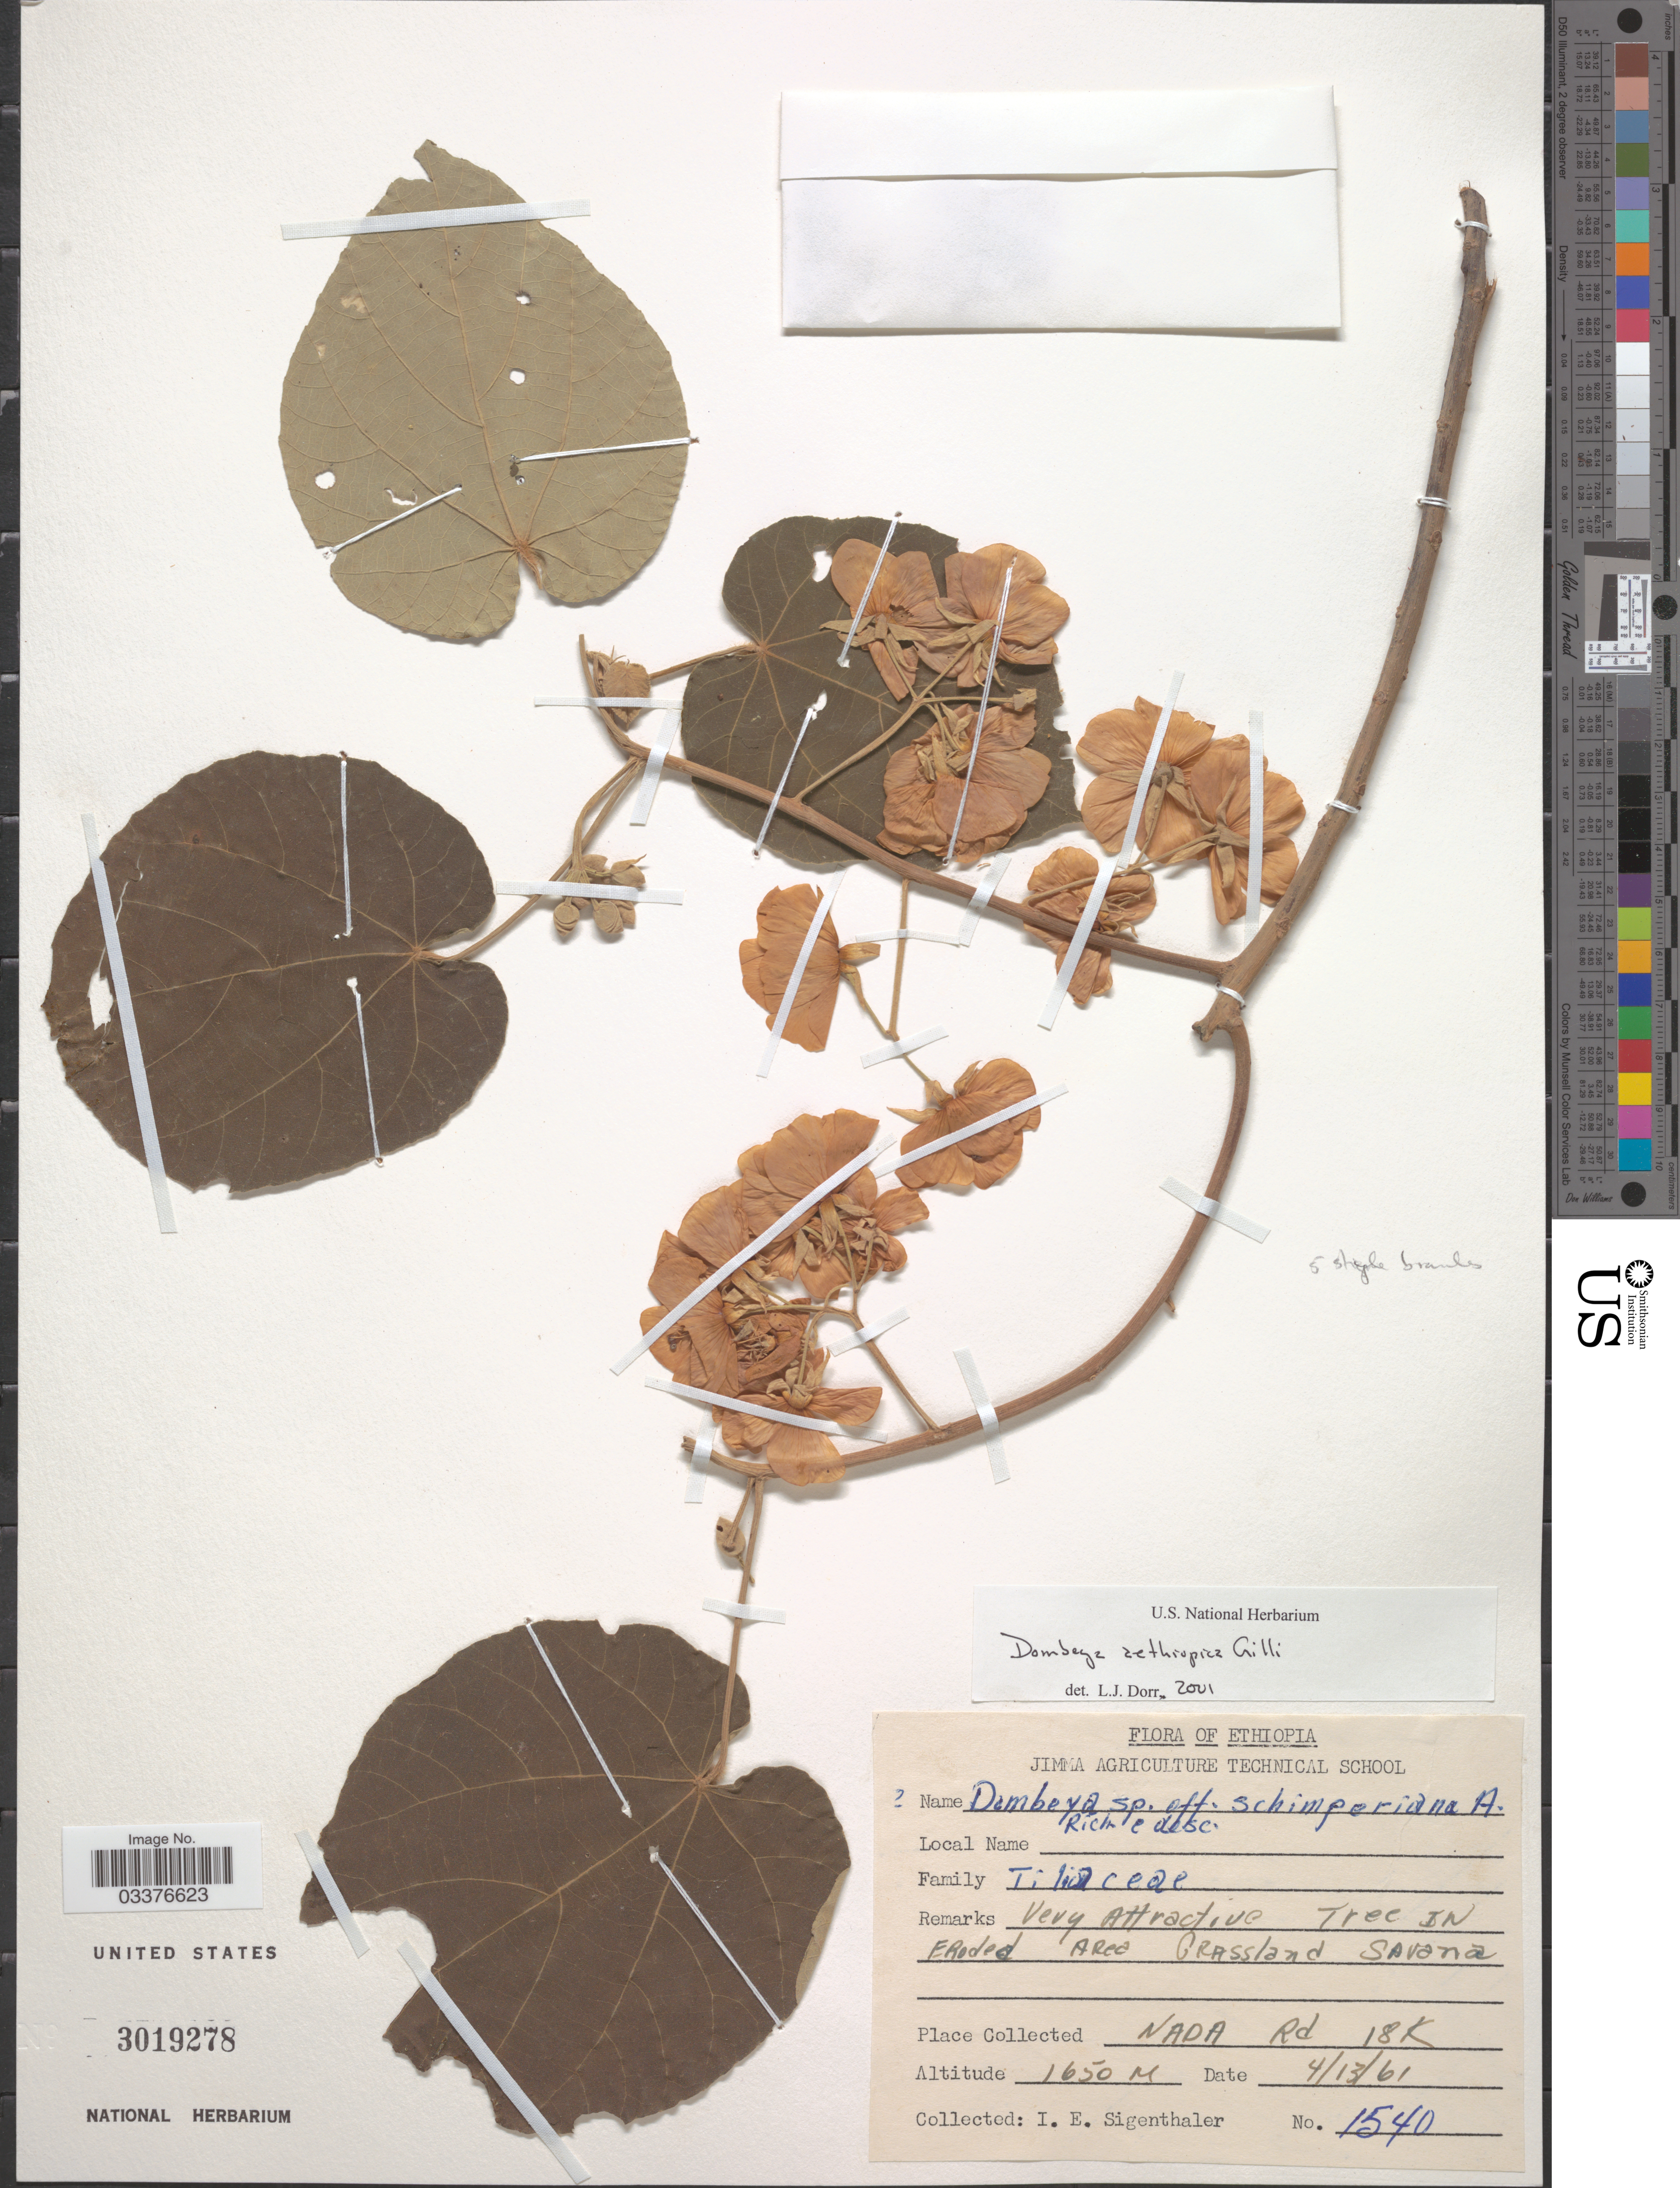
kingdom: Plantae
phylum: Tracheophyta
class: Magnoliopsida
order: Malvales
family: Malvaceae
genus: Dombeya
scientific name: Dombeya aethiopica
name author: Gilli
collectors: I. Sigenthaler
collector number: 1540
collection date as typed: Transcribed d/m/y: 13/4/61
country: Ethiopia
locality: Nada Rd 18K.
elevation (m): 1650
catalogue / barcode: US 3019278